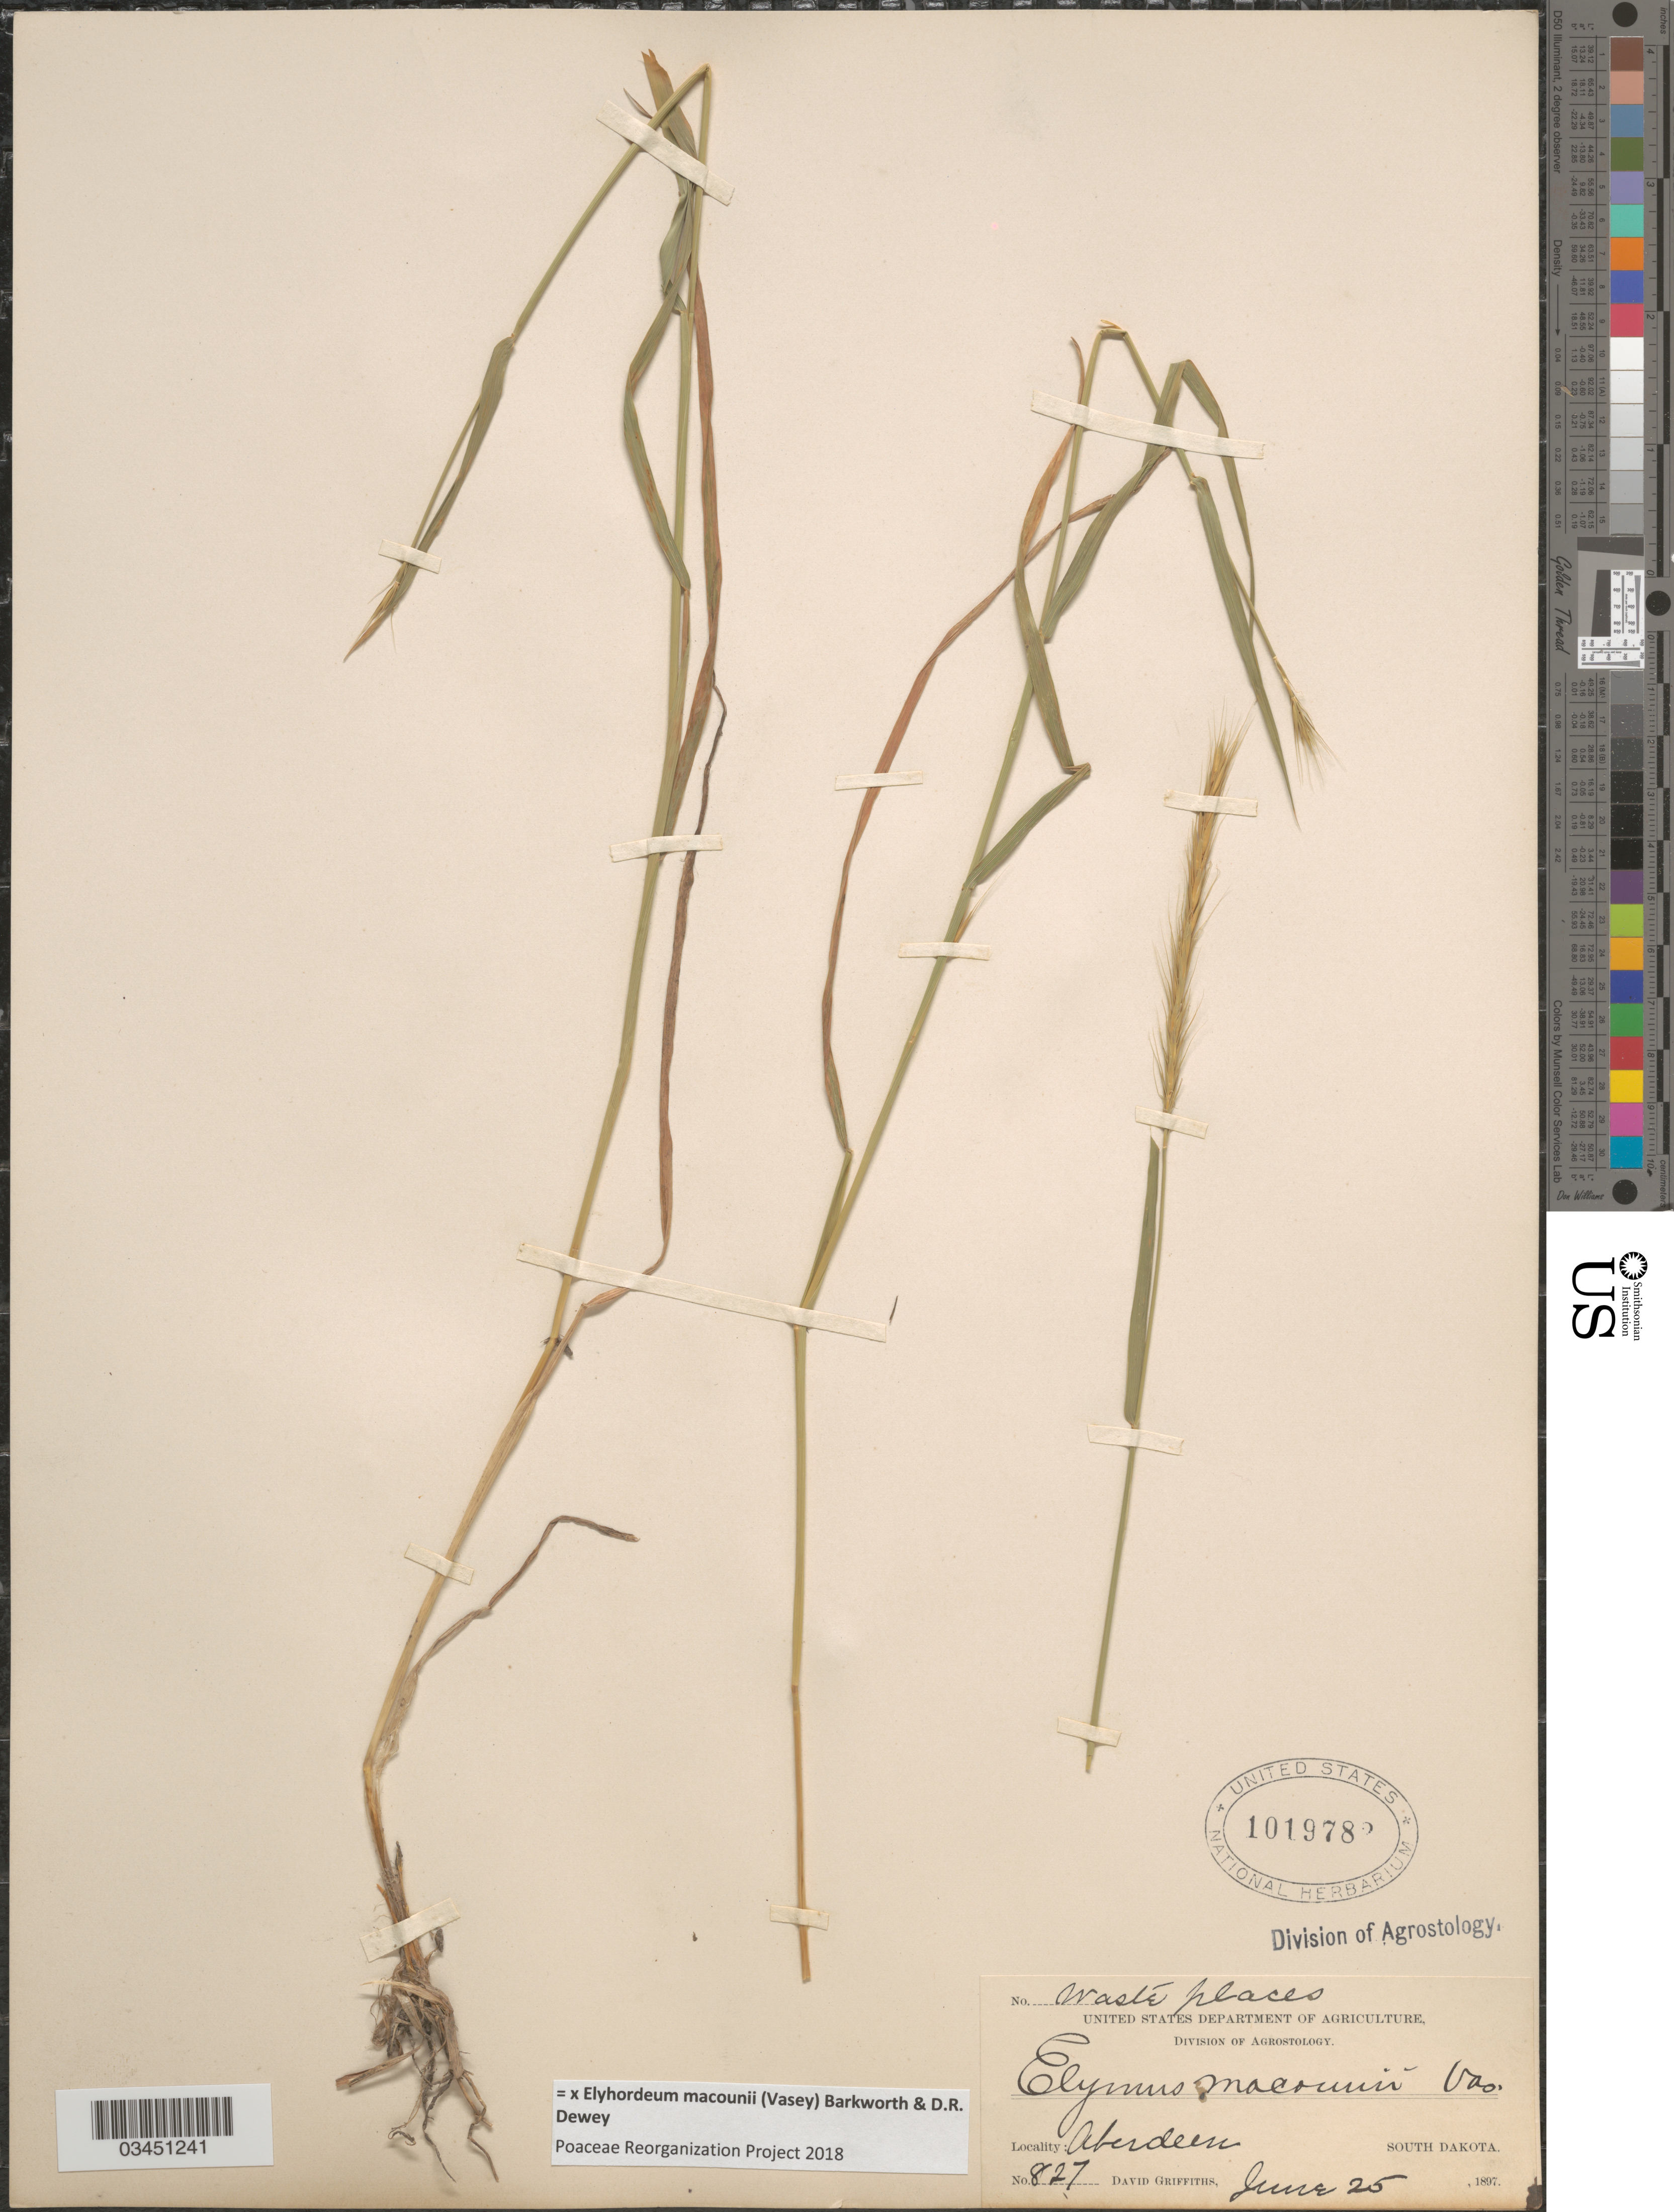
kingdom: Plantae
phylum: Tracheophyta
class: Liliopsida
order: Poales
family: Poaceae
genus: Elyhordeum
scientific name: x Elyhordeum macounii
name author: (Vasey) Barkworth & Dewey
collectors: D. Griffiths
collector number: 827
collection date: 1897-06-25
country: United States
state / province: South Dakota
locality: Aberdeen.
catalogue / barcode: US 1019782